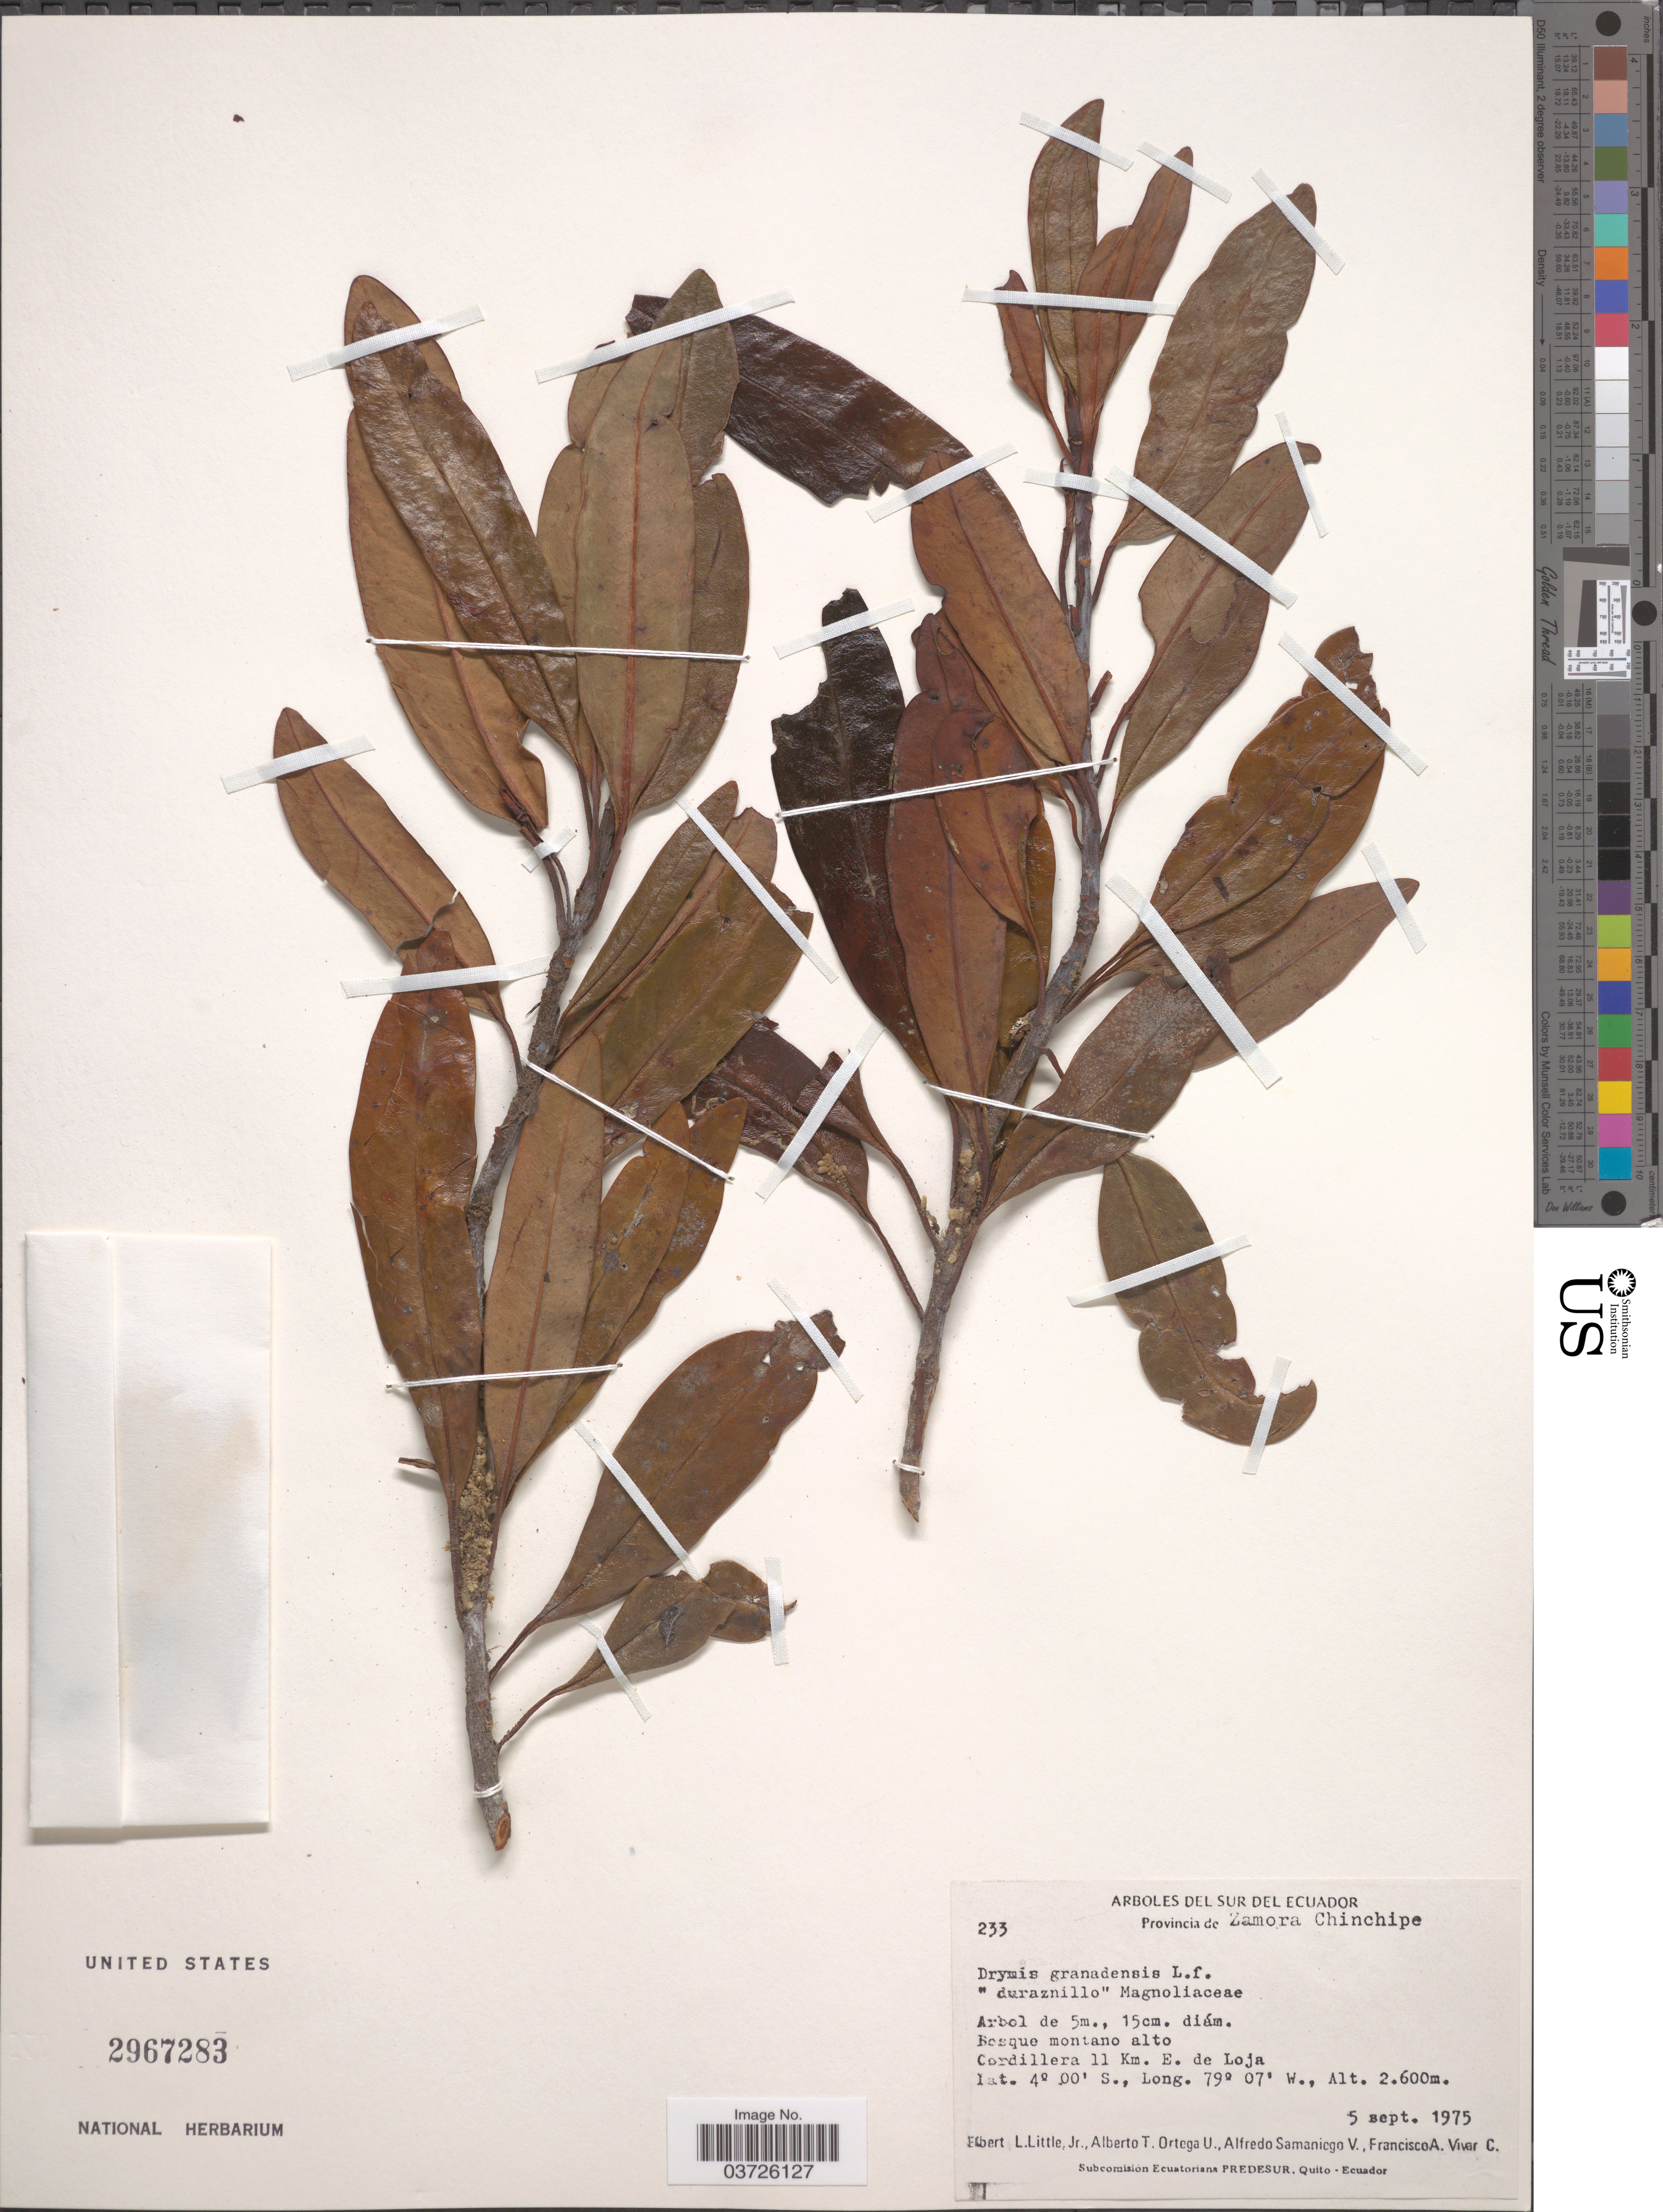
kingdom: Plantae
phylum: Tracheophyta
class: Magnoliopsida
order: Canellales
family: Winteraceae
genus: Drimys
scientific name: Drimys granadensis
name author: L. f.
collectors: E. L. Little, A. T. Ortega U. & A. V. Samaniego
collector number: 233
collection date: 1975-09-05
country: Ecuador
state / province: Zamora-Chinchipe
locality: Cordillera 11 Km. E. de Loja.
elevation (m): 2600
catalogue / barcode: US 2967283